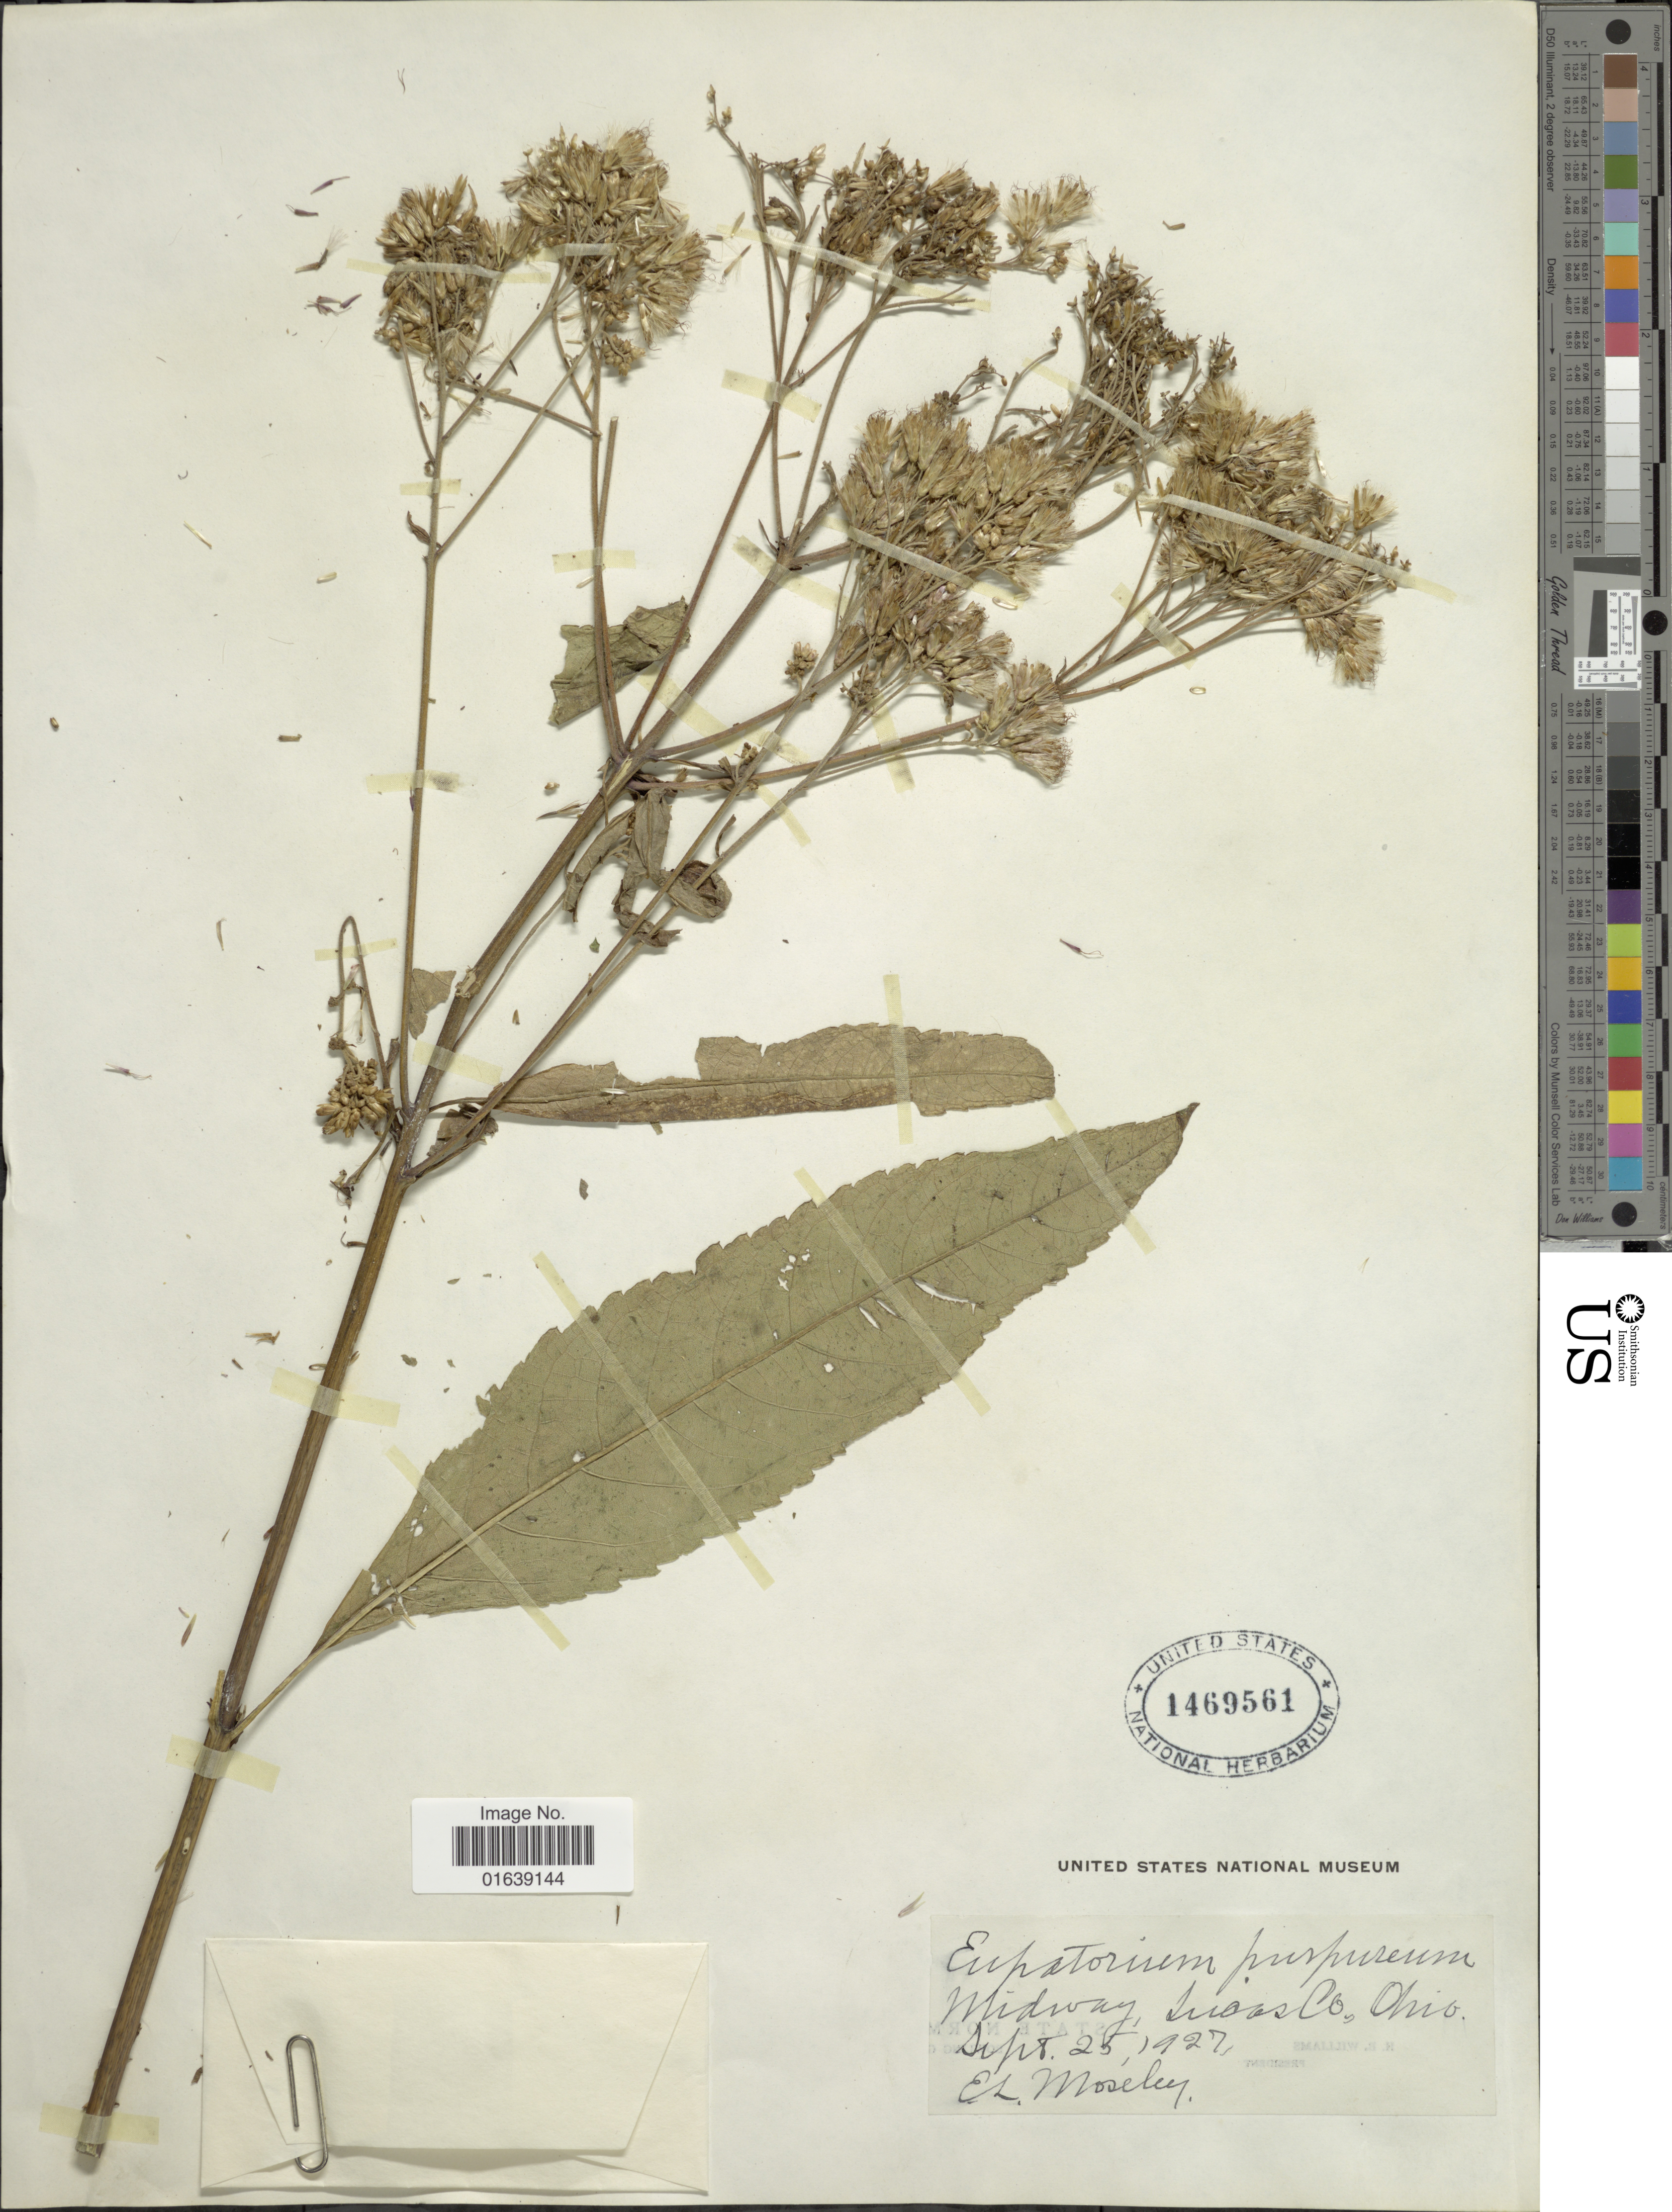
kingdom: Plantae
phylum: Tracheophyta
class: Magnoliopsida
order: Asterales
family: Asteraceae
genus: Eupatorium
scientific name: Eupatorium fistulosum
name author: Barratt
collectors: E. Moseley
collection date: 1927-09-25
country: United States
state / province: Ohio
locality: Midway, Lucas Co. Ohio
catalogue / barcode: US 1469561